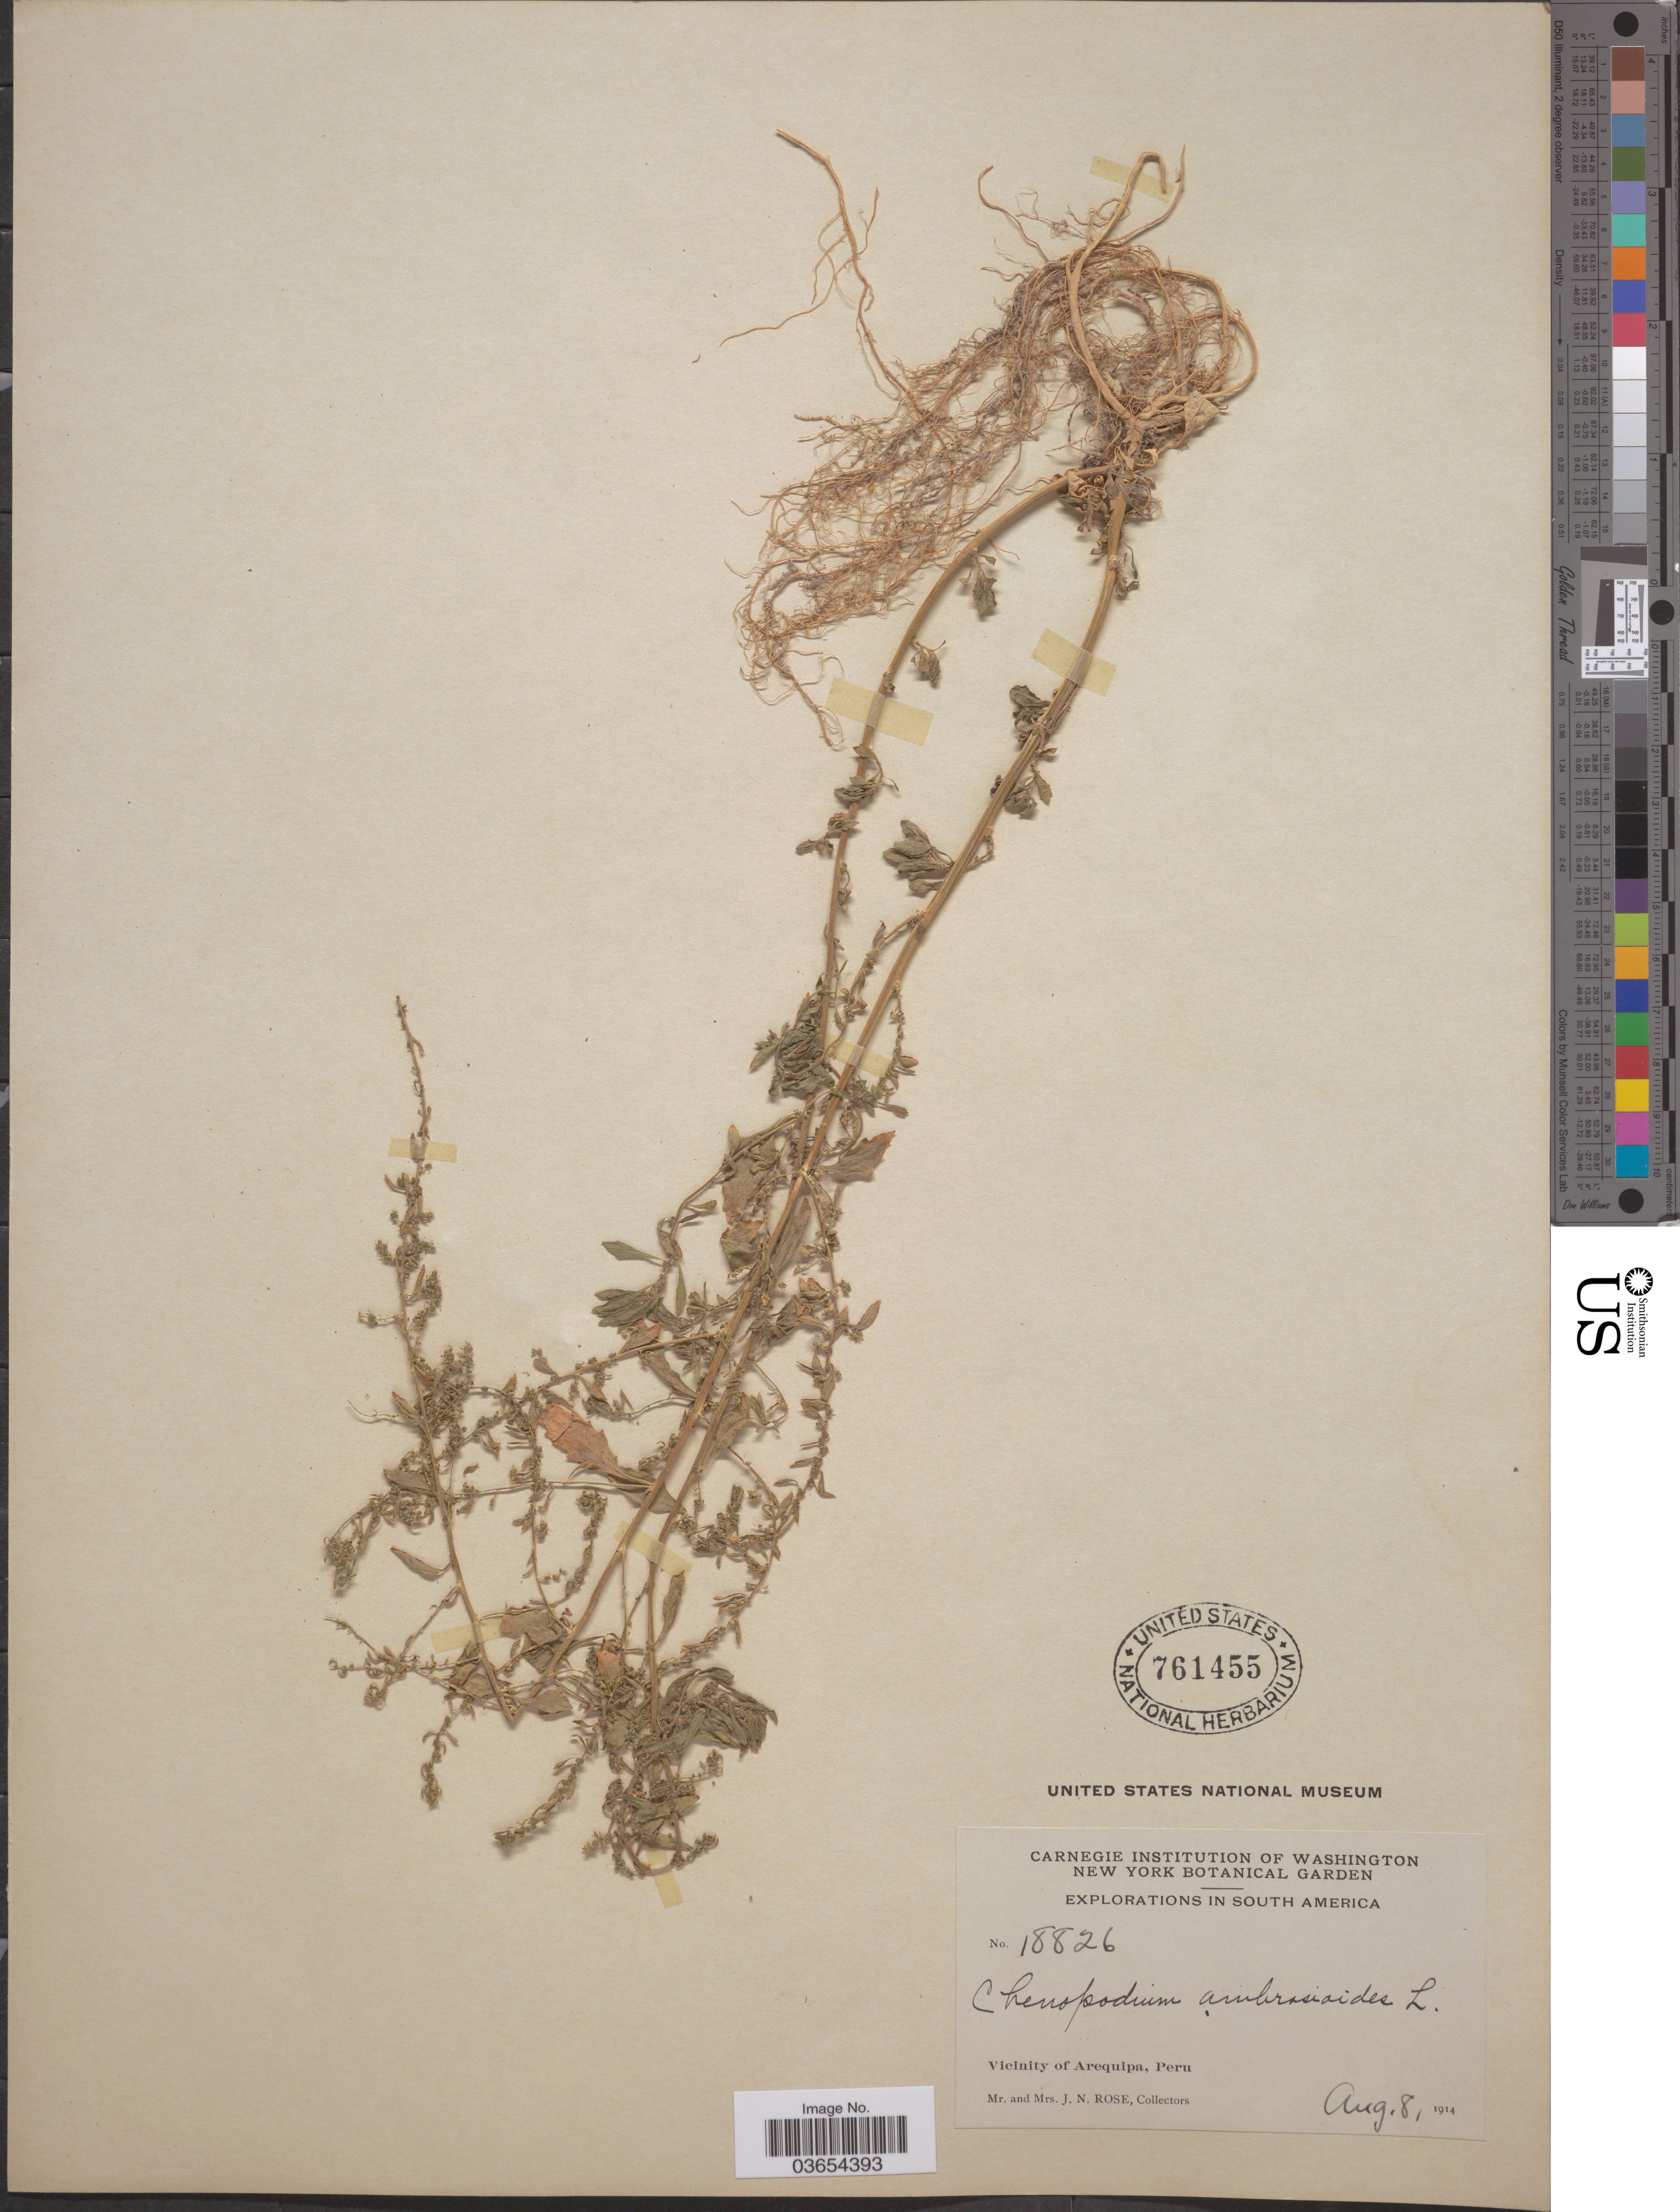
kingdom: Plantae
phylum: Tracheophyta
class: Magnoliopsida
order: Caryophyllales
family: Amaranthaceae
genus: Chenopodium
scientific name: Chenopodium ambrosioides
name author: L.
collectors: J. N. Rose & L. B. Rose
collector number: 18826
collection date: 1914-08-08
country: Peru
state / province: Arequipa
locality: Vicinity of Arequipa.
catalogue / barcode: US 761455